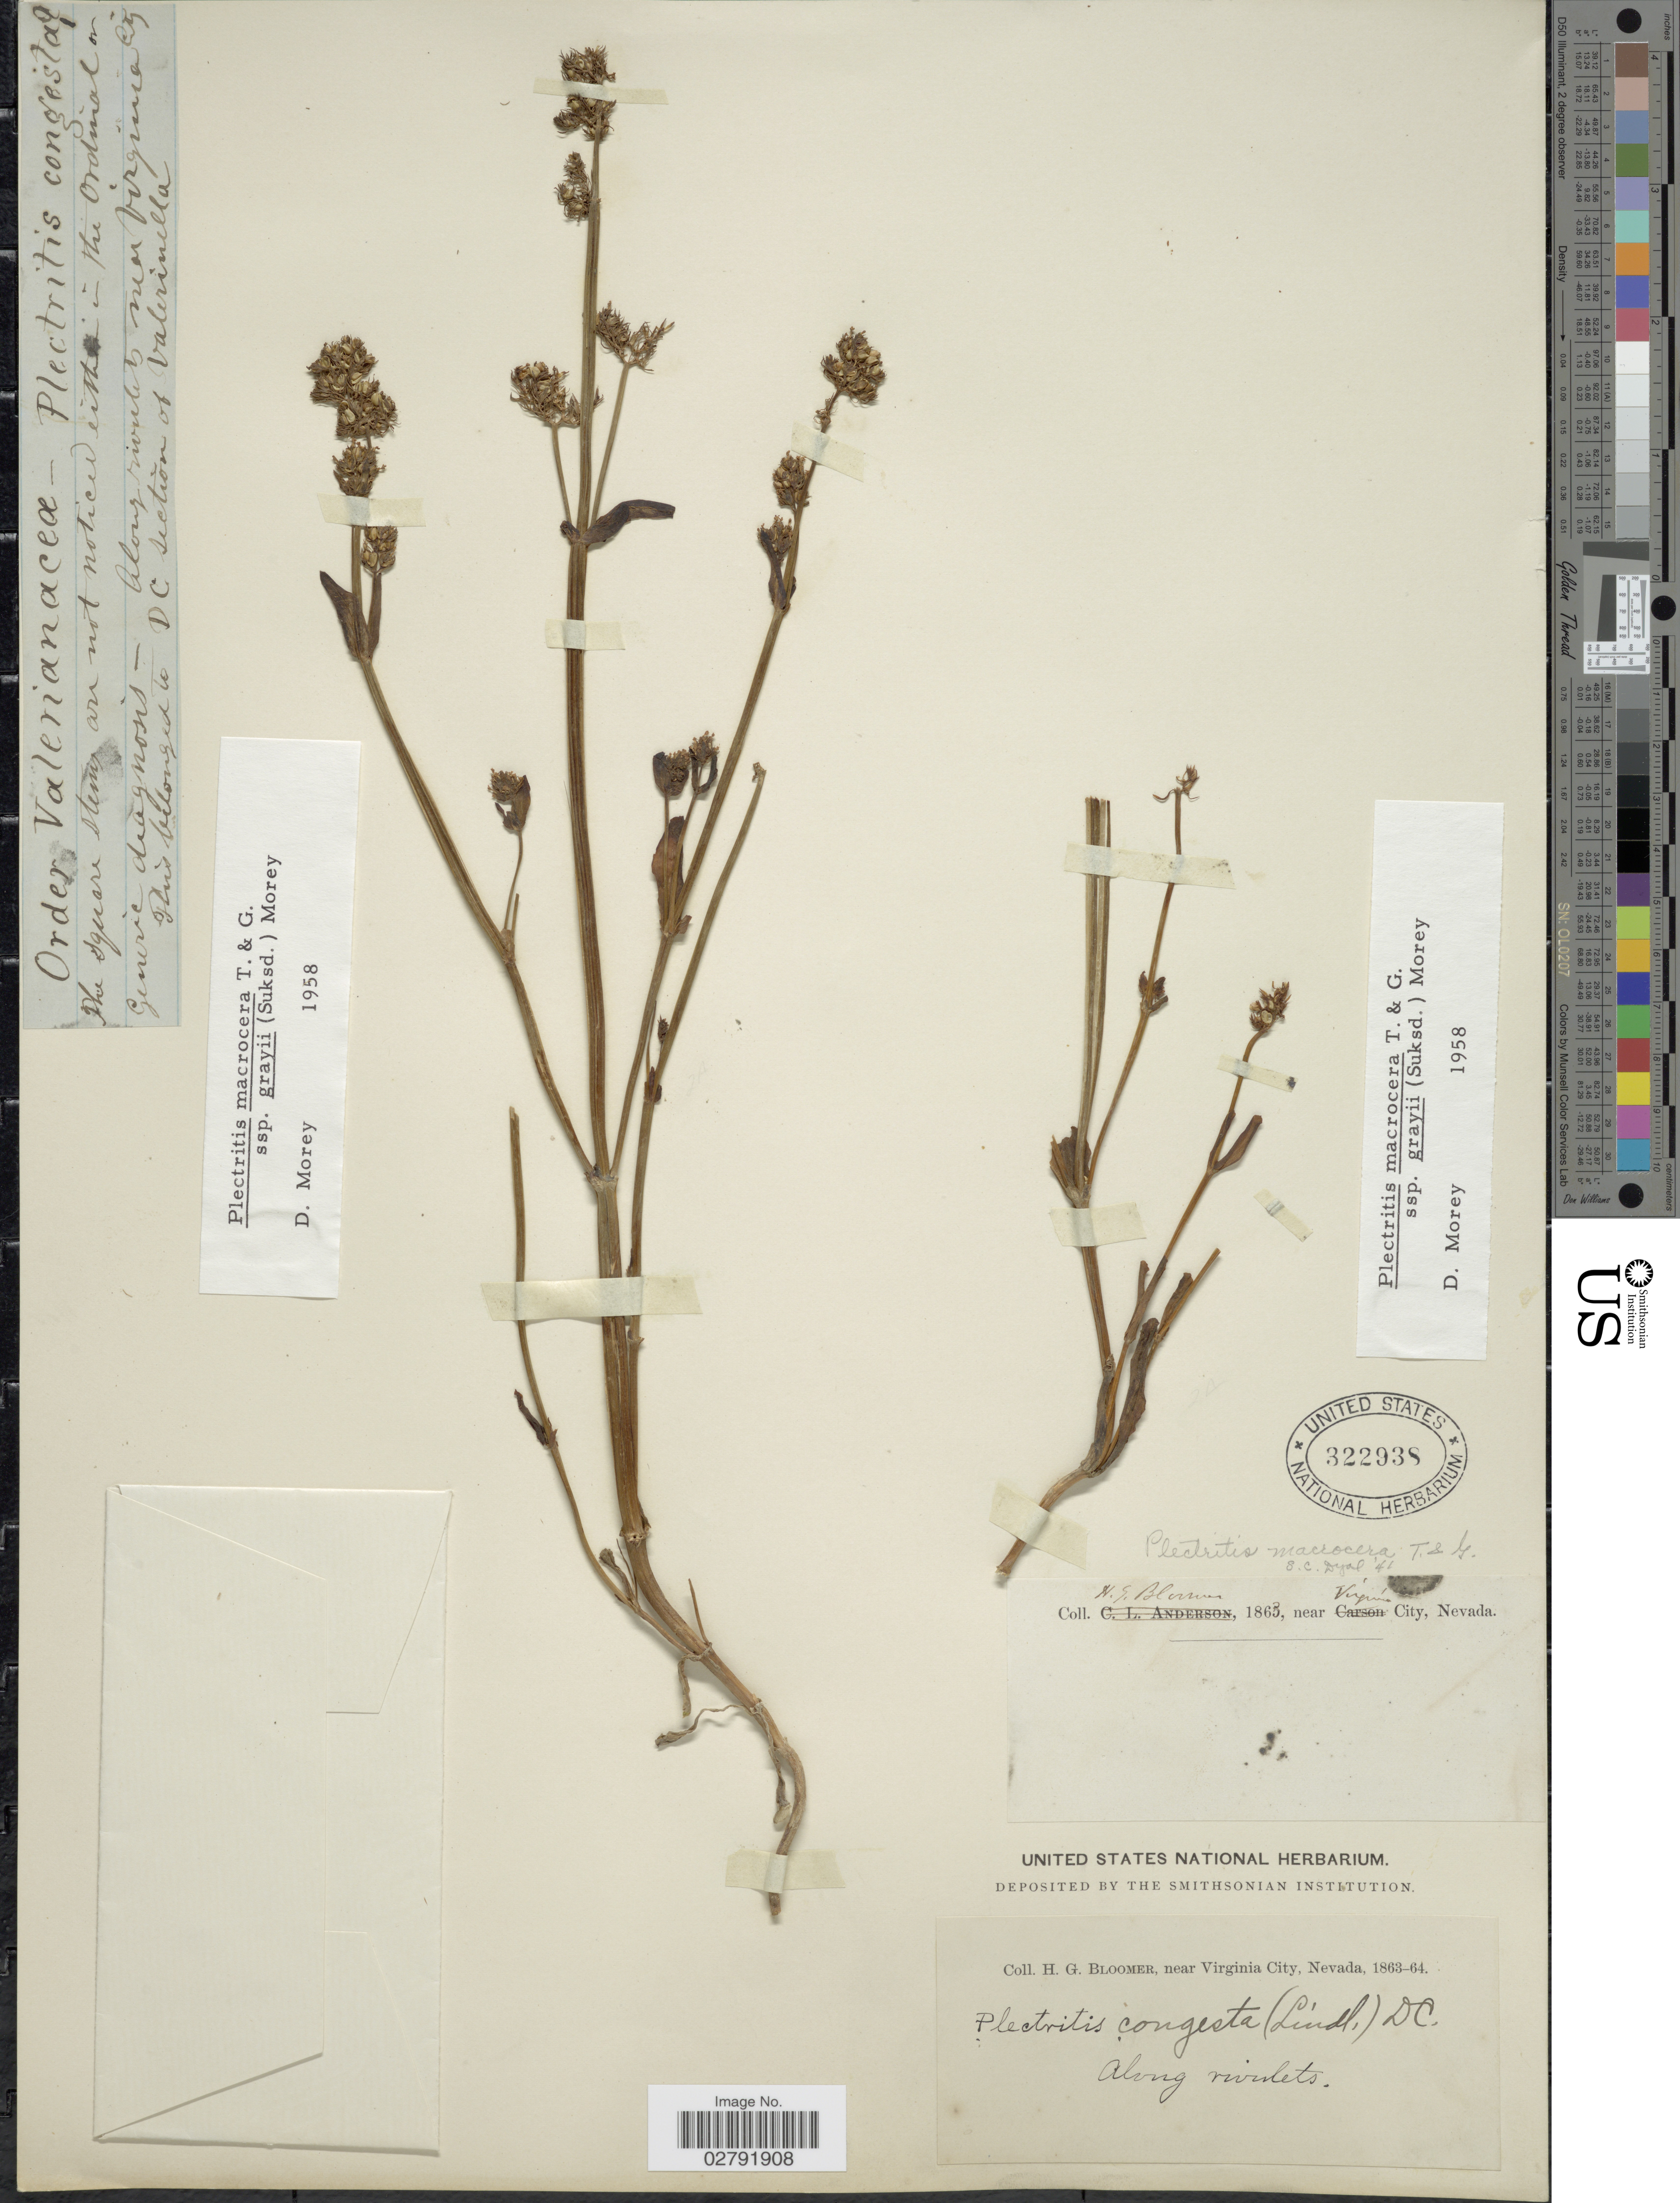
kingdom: Plantae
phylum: Tracheophyta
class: Magnoliopsida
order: Dipsacales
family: Caprifoliaceae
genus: Plectritis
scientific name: Plectritis macrocera subsp. grayi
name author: (Suksd.) Morey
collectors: H. Bloomer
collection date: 1863/1864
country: United States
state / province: Nevada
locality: Near Virginia City.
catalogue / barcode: US 322938